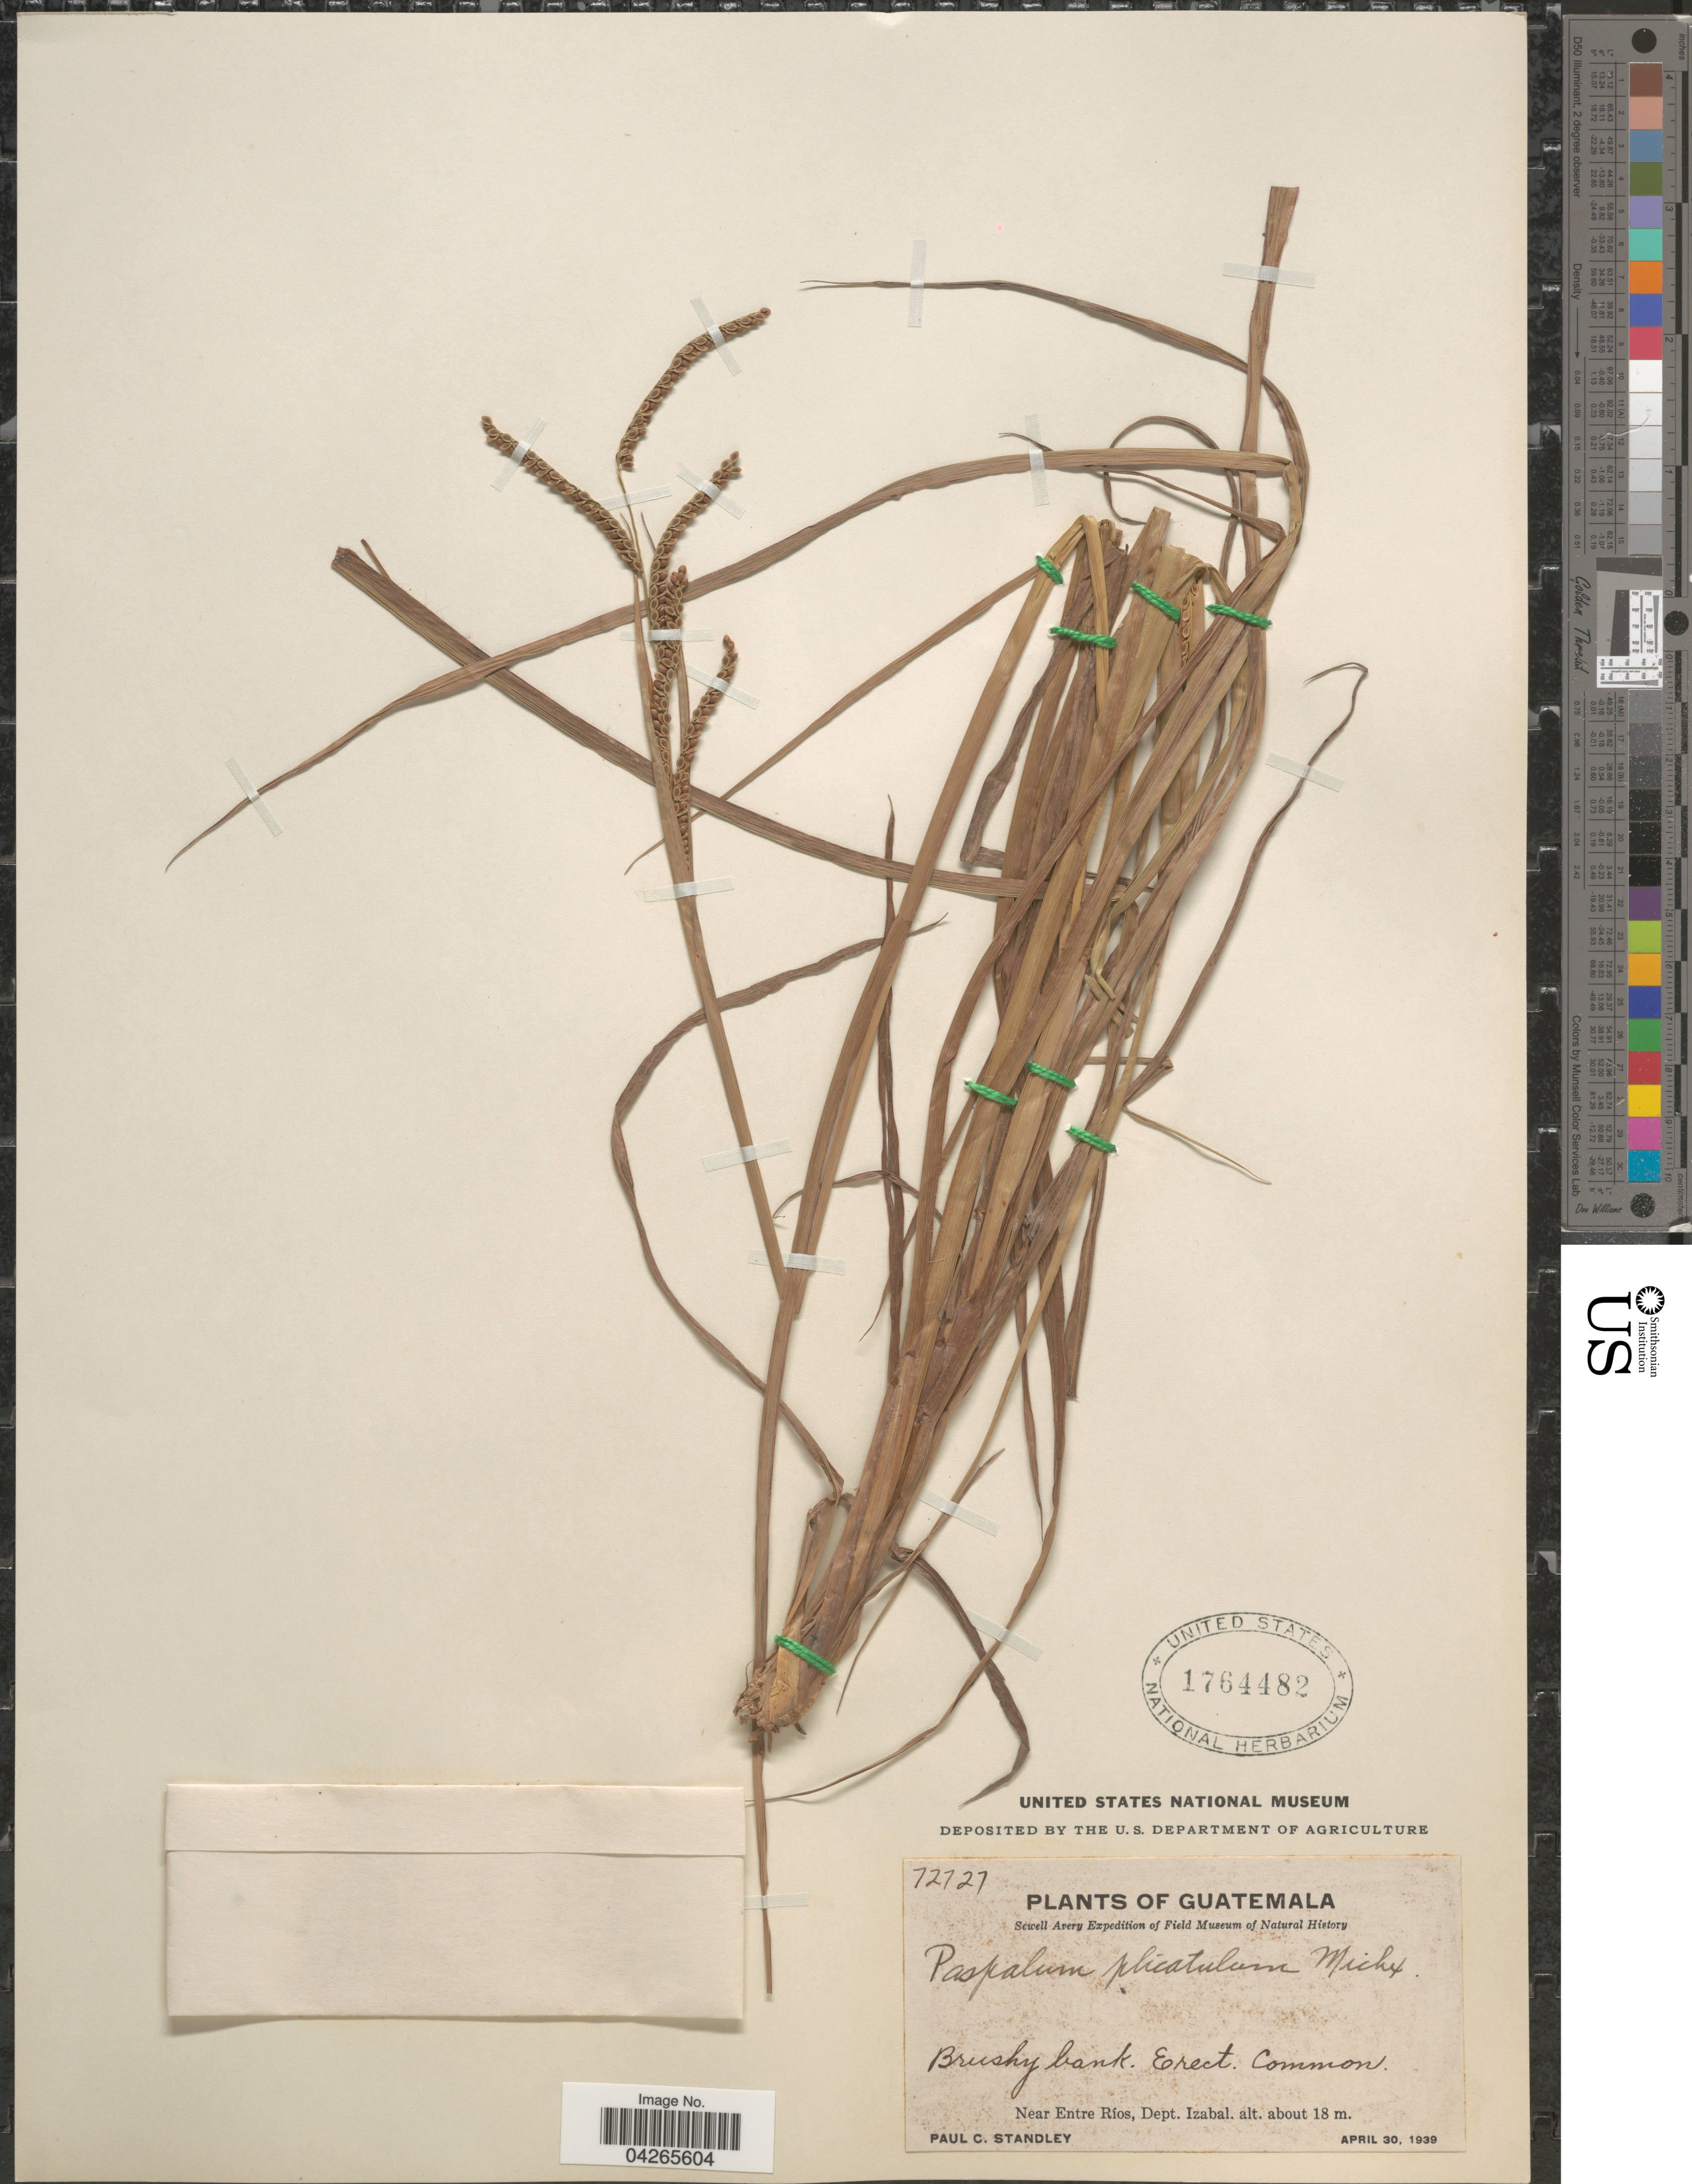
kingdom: Plantae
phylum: Tracheophyta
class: Liliopsida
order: Poales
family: Poaceae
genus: Paspalum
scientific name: Paspalum plicatulum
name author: Michx.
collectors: P. C. Standley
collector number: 72727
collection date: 1939-04-30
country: Guatemala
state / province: Izabal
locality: Sewell Avery Expedition. Near Entre Ríos, Dept. Izabal.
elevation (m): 18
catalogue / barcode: US 1764482